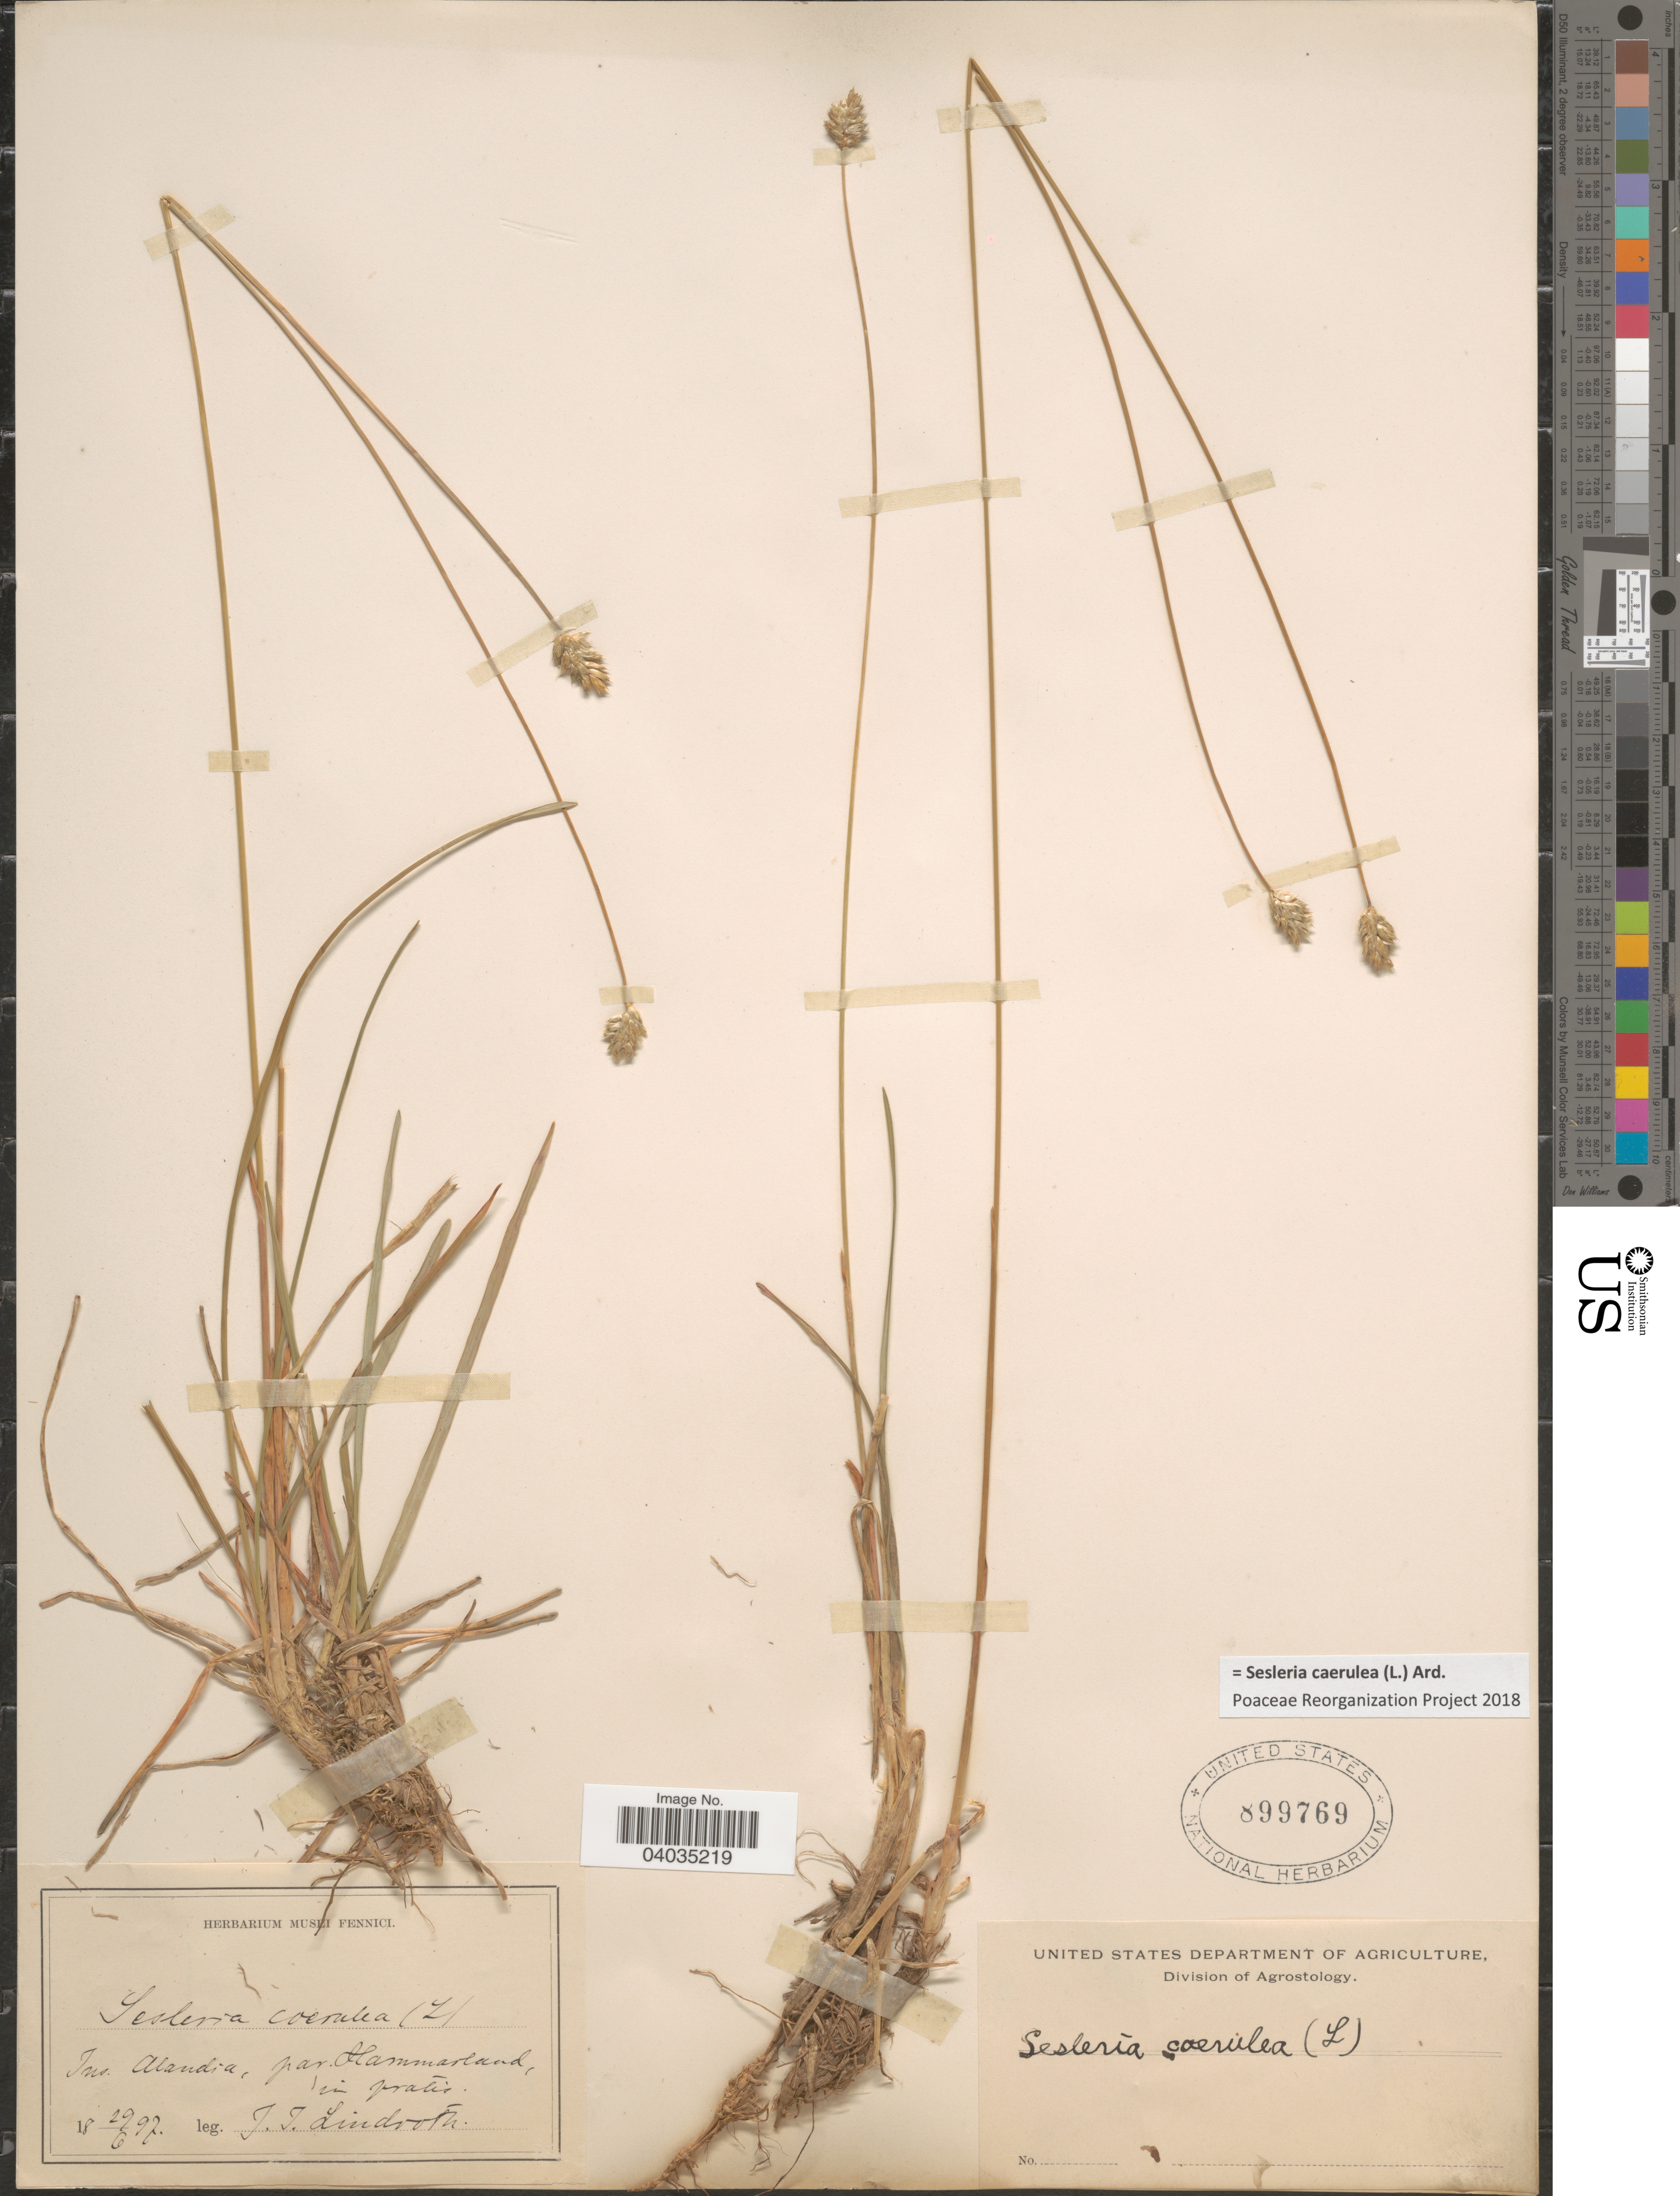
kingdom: Plantae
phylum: Tracheophyta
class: Liliopsida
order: Poales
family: Poaceae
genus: Sesleria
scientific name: Sesleria caerulea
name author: (L.) Ard.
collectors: J. Lindroth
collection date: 1897-06-29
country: Finland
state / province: Ahvenanmaa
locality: Ins. Alandia, par. Hammarland, in pratis.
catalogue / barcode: US 899769